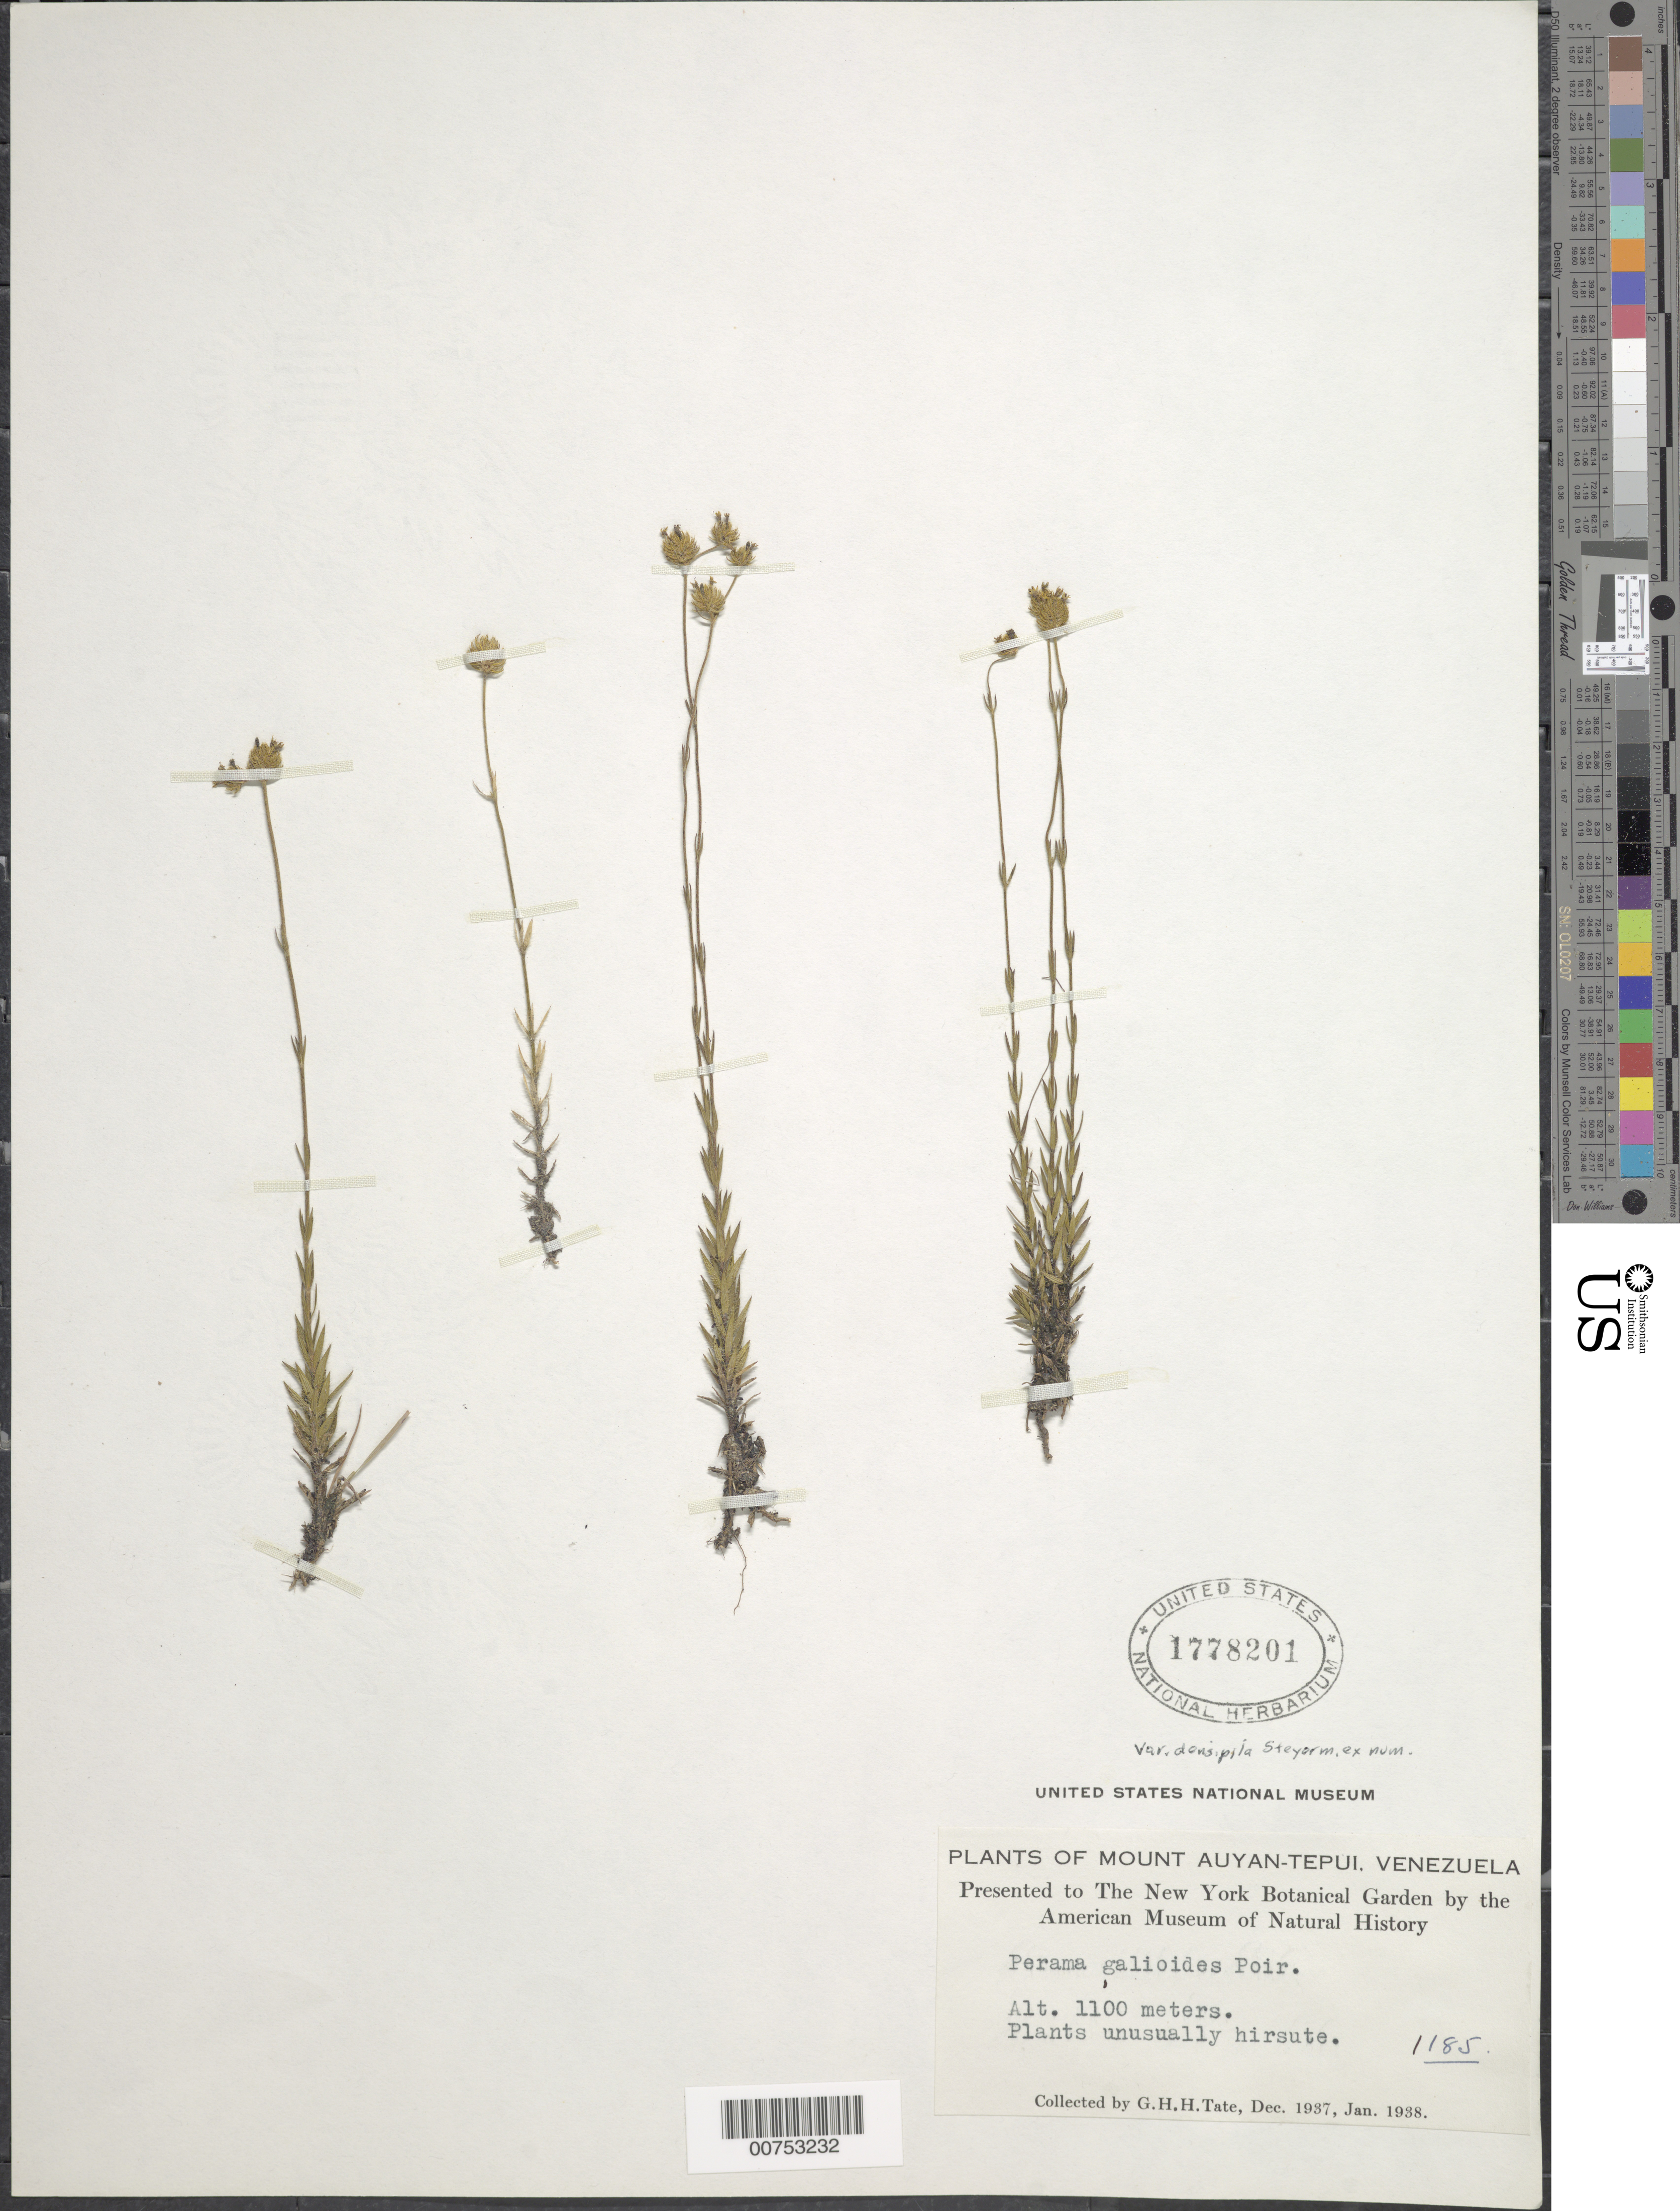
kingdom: Plantae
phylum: Tracheophyta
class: Magnoliopsida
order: Gentianales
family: Rubiaceae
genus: Perama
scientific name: Perama galioides var. densipila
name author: Steyerm.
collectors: G. H. H.Tate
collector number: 1185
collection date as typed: Dec-37 to Jan-38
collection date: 1937-12/1938-01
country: Venezuela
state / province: Bolívar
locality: Mt. Auyan-tepuí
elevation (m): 1100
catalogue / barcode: US 1778201